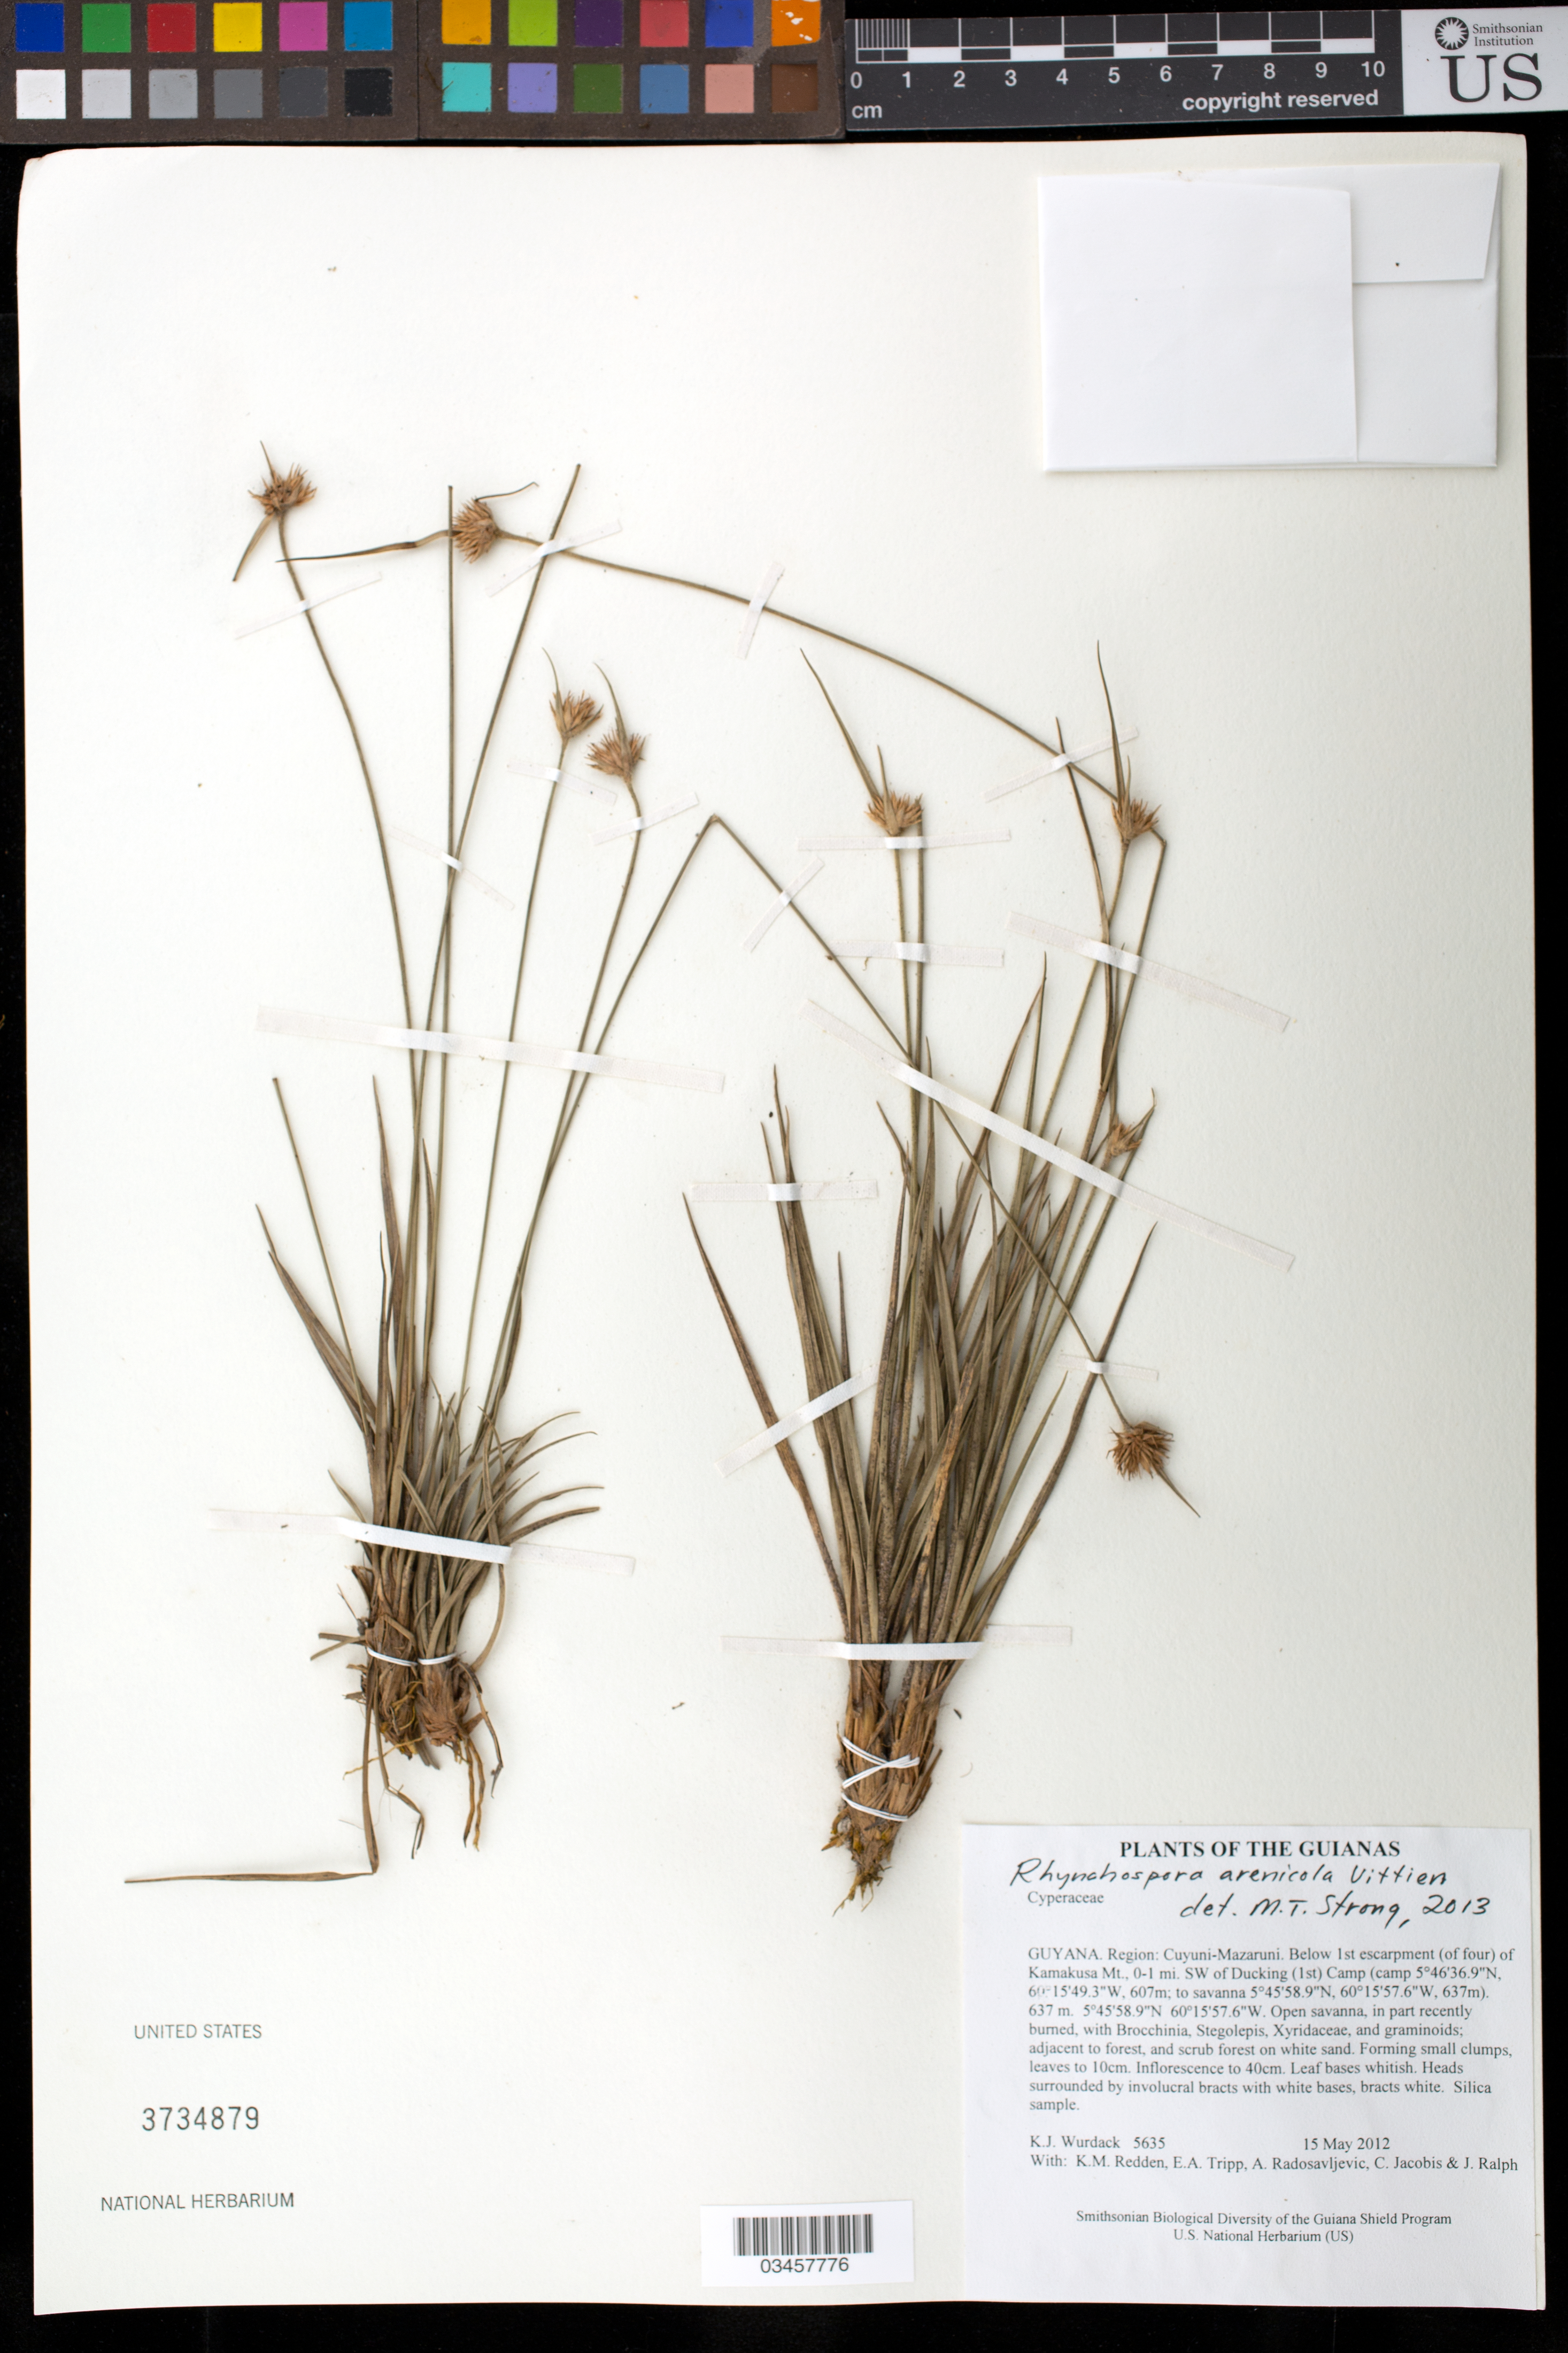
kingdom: Plantae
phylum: Tracheophyta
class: Liliopsida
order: Poales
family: Cyperaceae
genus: Rhynchospora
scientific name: Rhynchospora arenicola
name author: Uittien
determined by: Strong, M. T., (US), Smithsonian Institution - National Museum of Natural History (UNITED STATES)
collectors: K. Wurdack, K. M. Redden, E. Tripp, A. Radosavljevic, C. Jacobis & J. Ralph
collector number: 5635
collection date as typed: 15 May 2012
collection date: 2012-05-15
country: Guyana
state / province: Cuyuni-Mazaruni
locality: Below 1st escarpment (of four) of Kamakusa Mt., 0-1 mi. SW of Ducking (1st) Camp (camp 5°46'36.9"N, 60°15'49.3"W, 607m; to savanna 5°45'58.9"N, 60°15'57.6"W, 637m)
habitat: Open savanna, in part recently burned, with Brocchinia, Stegolepis, Xyridaceae, and graminoids; adjacent to forest, and scrub forest on white sand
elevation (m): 637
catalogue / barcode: US 3734879